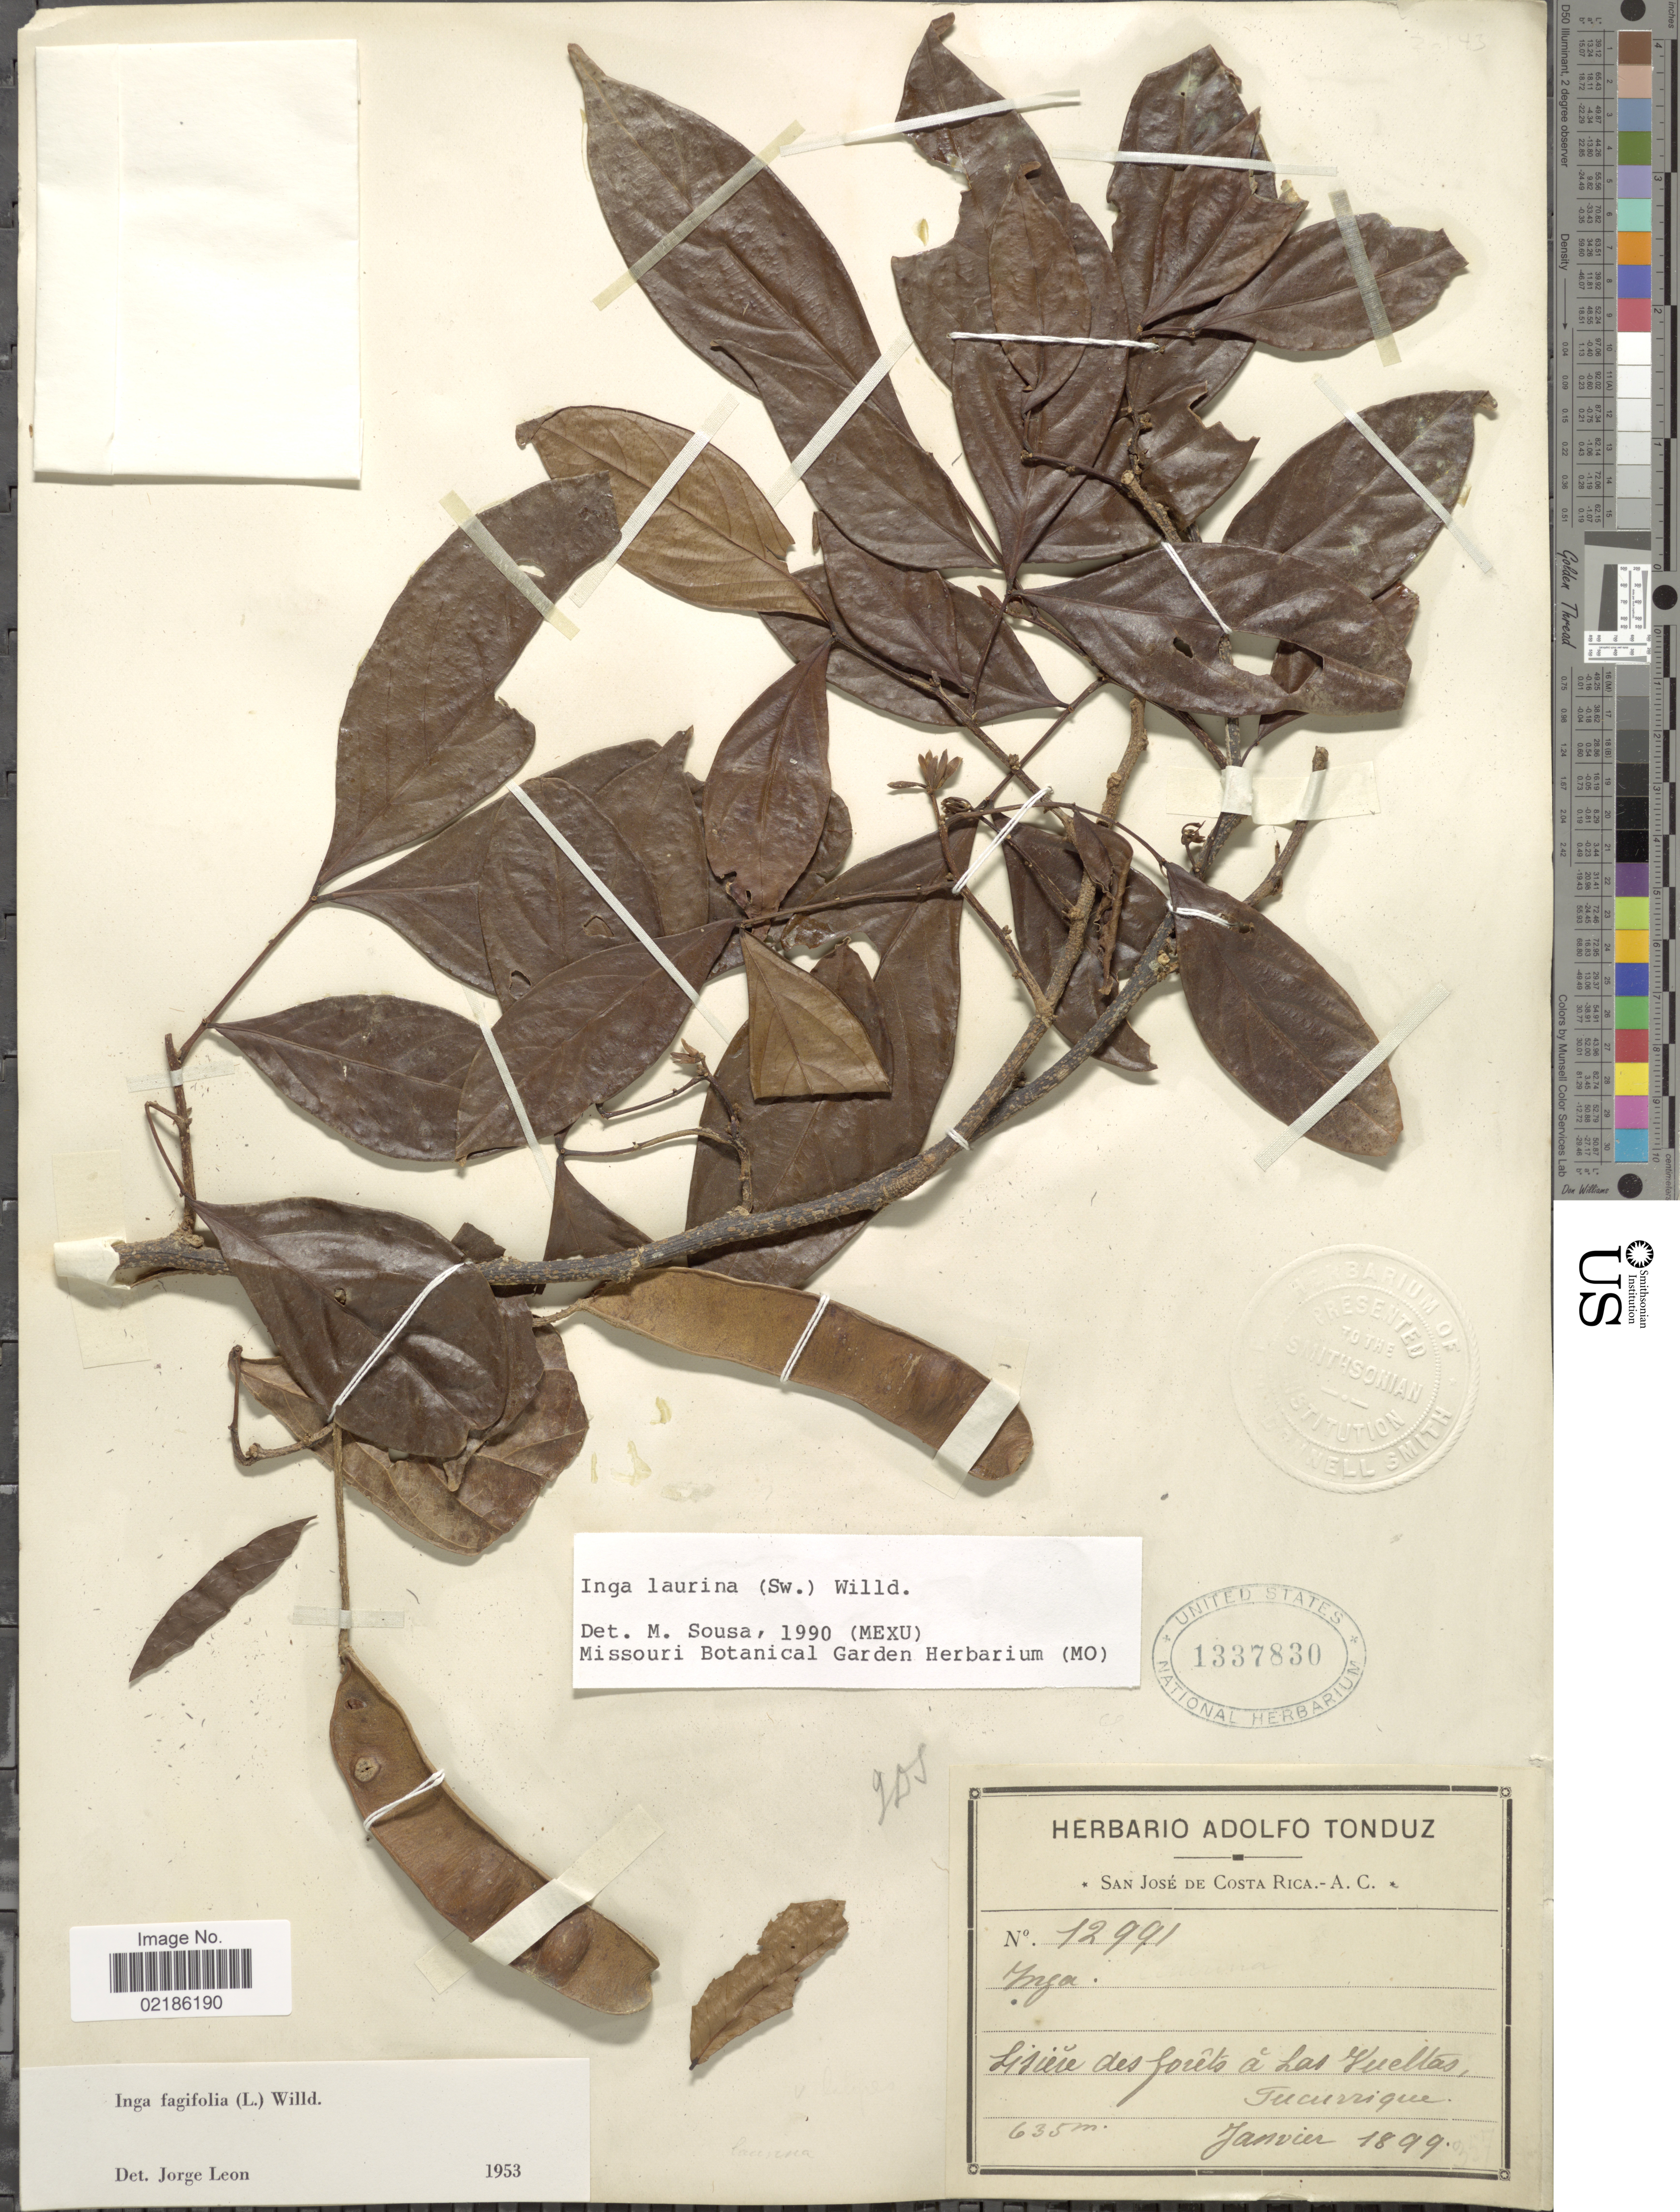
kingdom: Plantae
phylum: Tracheophyta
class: Magnoliopsida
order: Fabales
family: Fabaceae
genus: Inga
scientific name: Inga laurina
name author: (Sw.) Willd.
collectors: ex Herb. Adolfo Tonduz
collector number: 12991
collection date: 1899-01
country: Costa Rica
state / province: Cartago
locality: Lisière des forêts à Las Vueltas, Tucurrique.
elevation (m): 635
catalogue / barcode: US 1337830